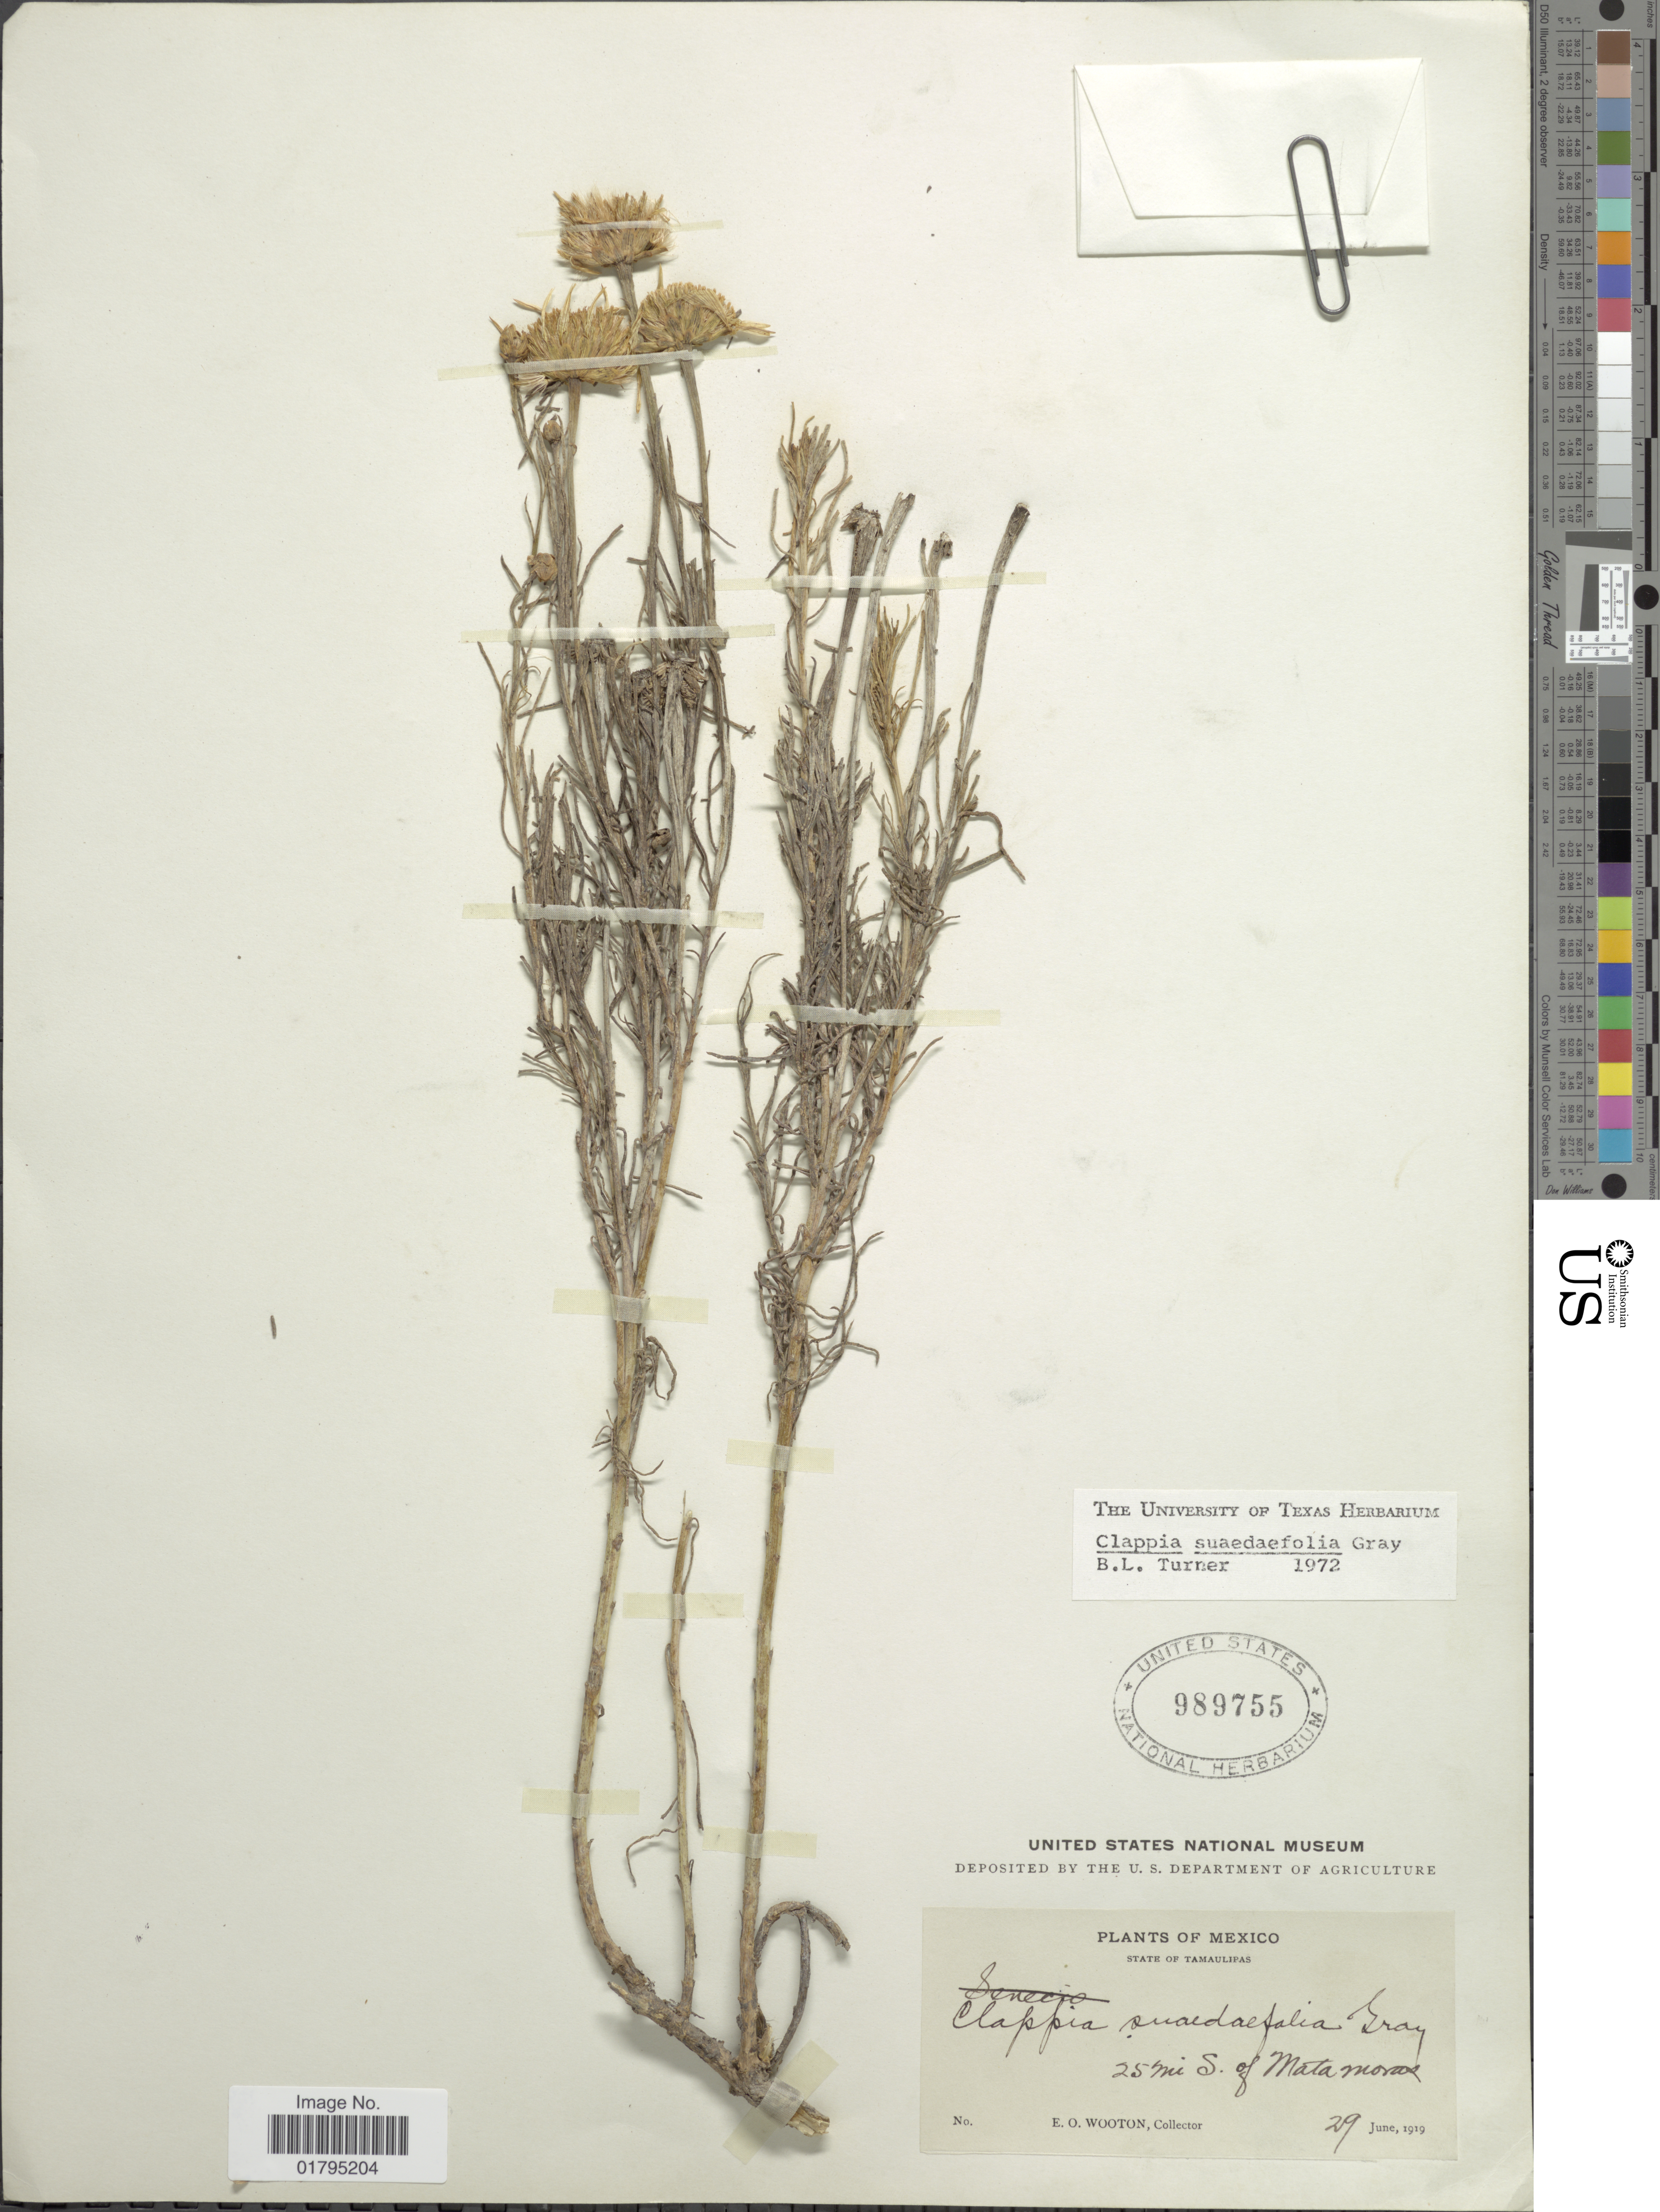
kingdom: Plantae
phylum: Tracheophyta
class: Magnoliopsida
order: Asterales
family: Asteraceae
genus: Clappia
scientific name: Clappia suaedaefolia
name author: A. Gray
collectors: E. O. Wooton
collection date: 1919-06-29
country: Mexico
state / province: Tamaulipas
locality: State of Tamaulipas, 25 mi. S of Matamoras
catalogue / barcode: US 989755